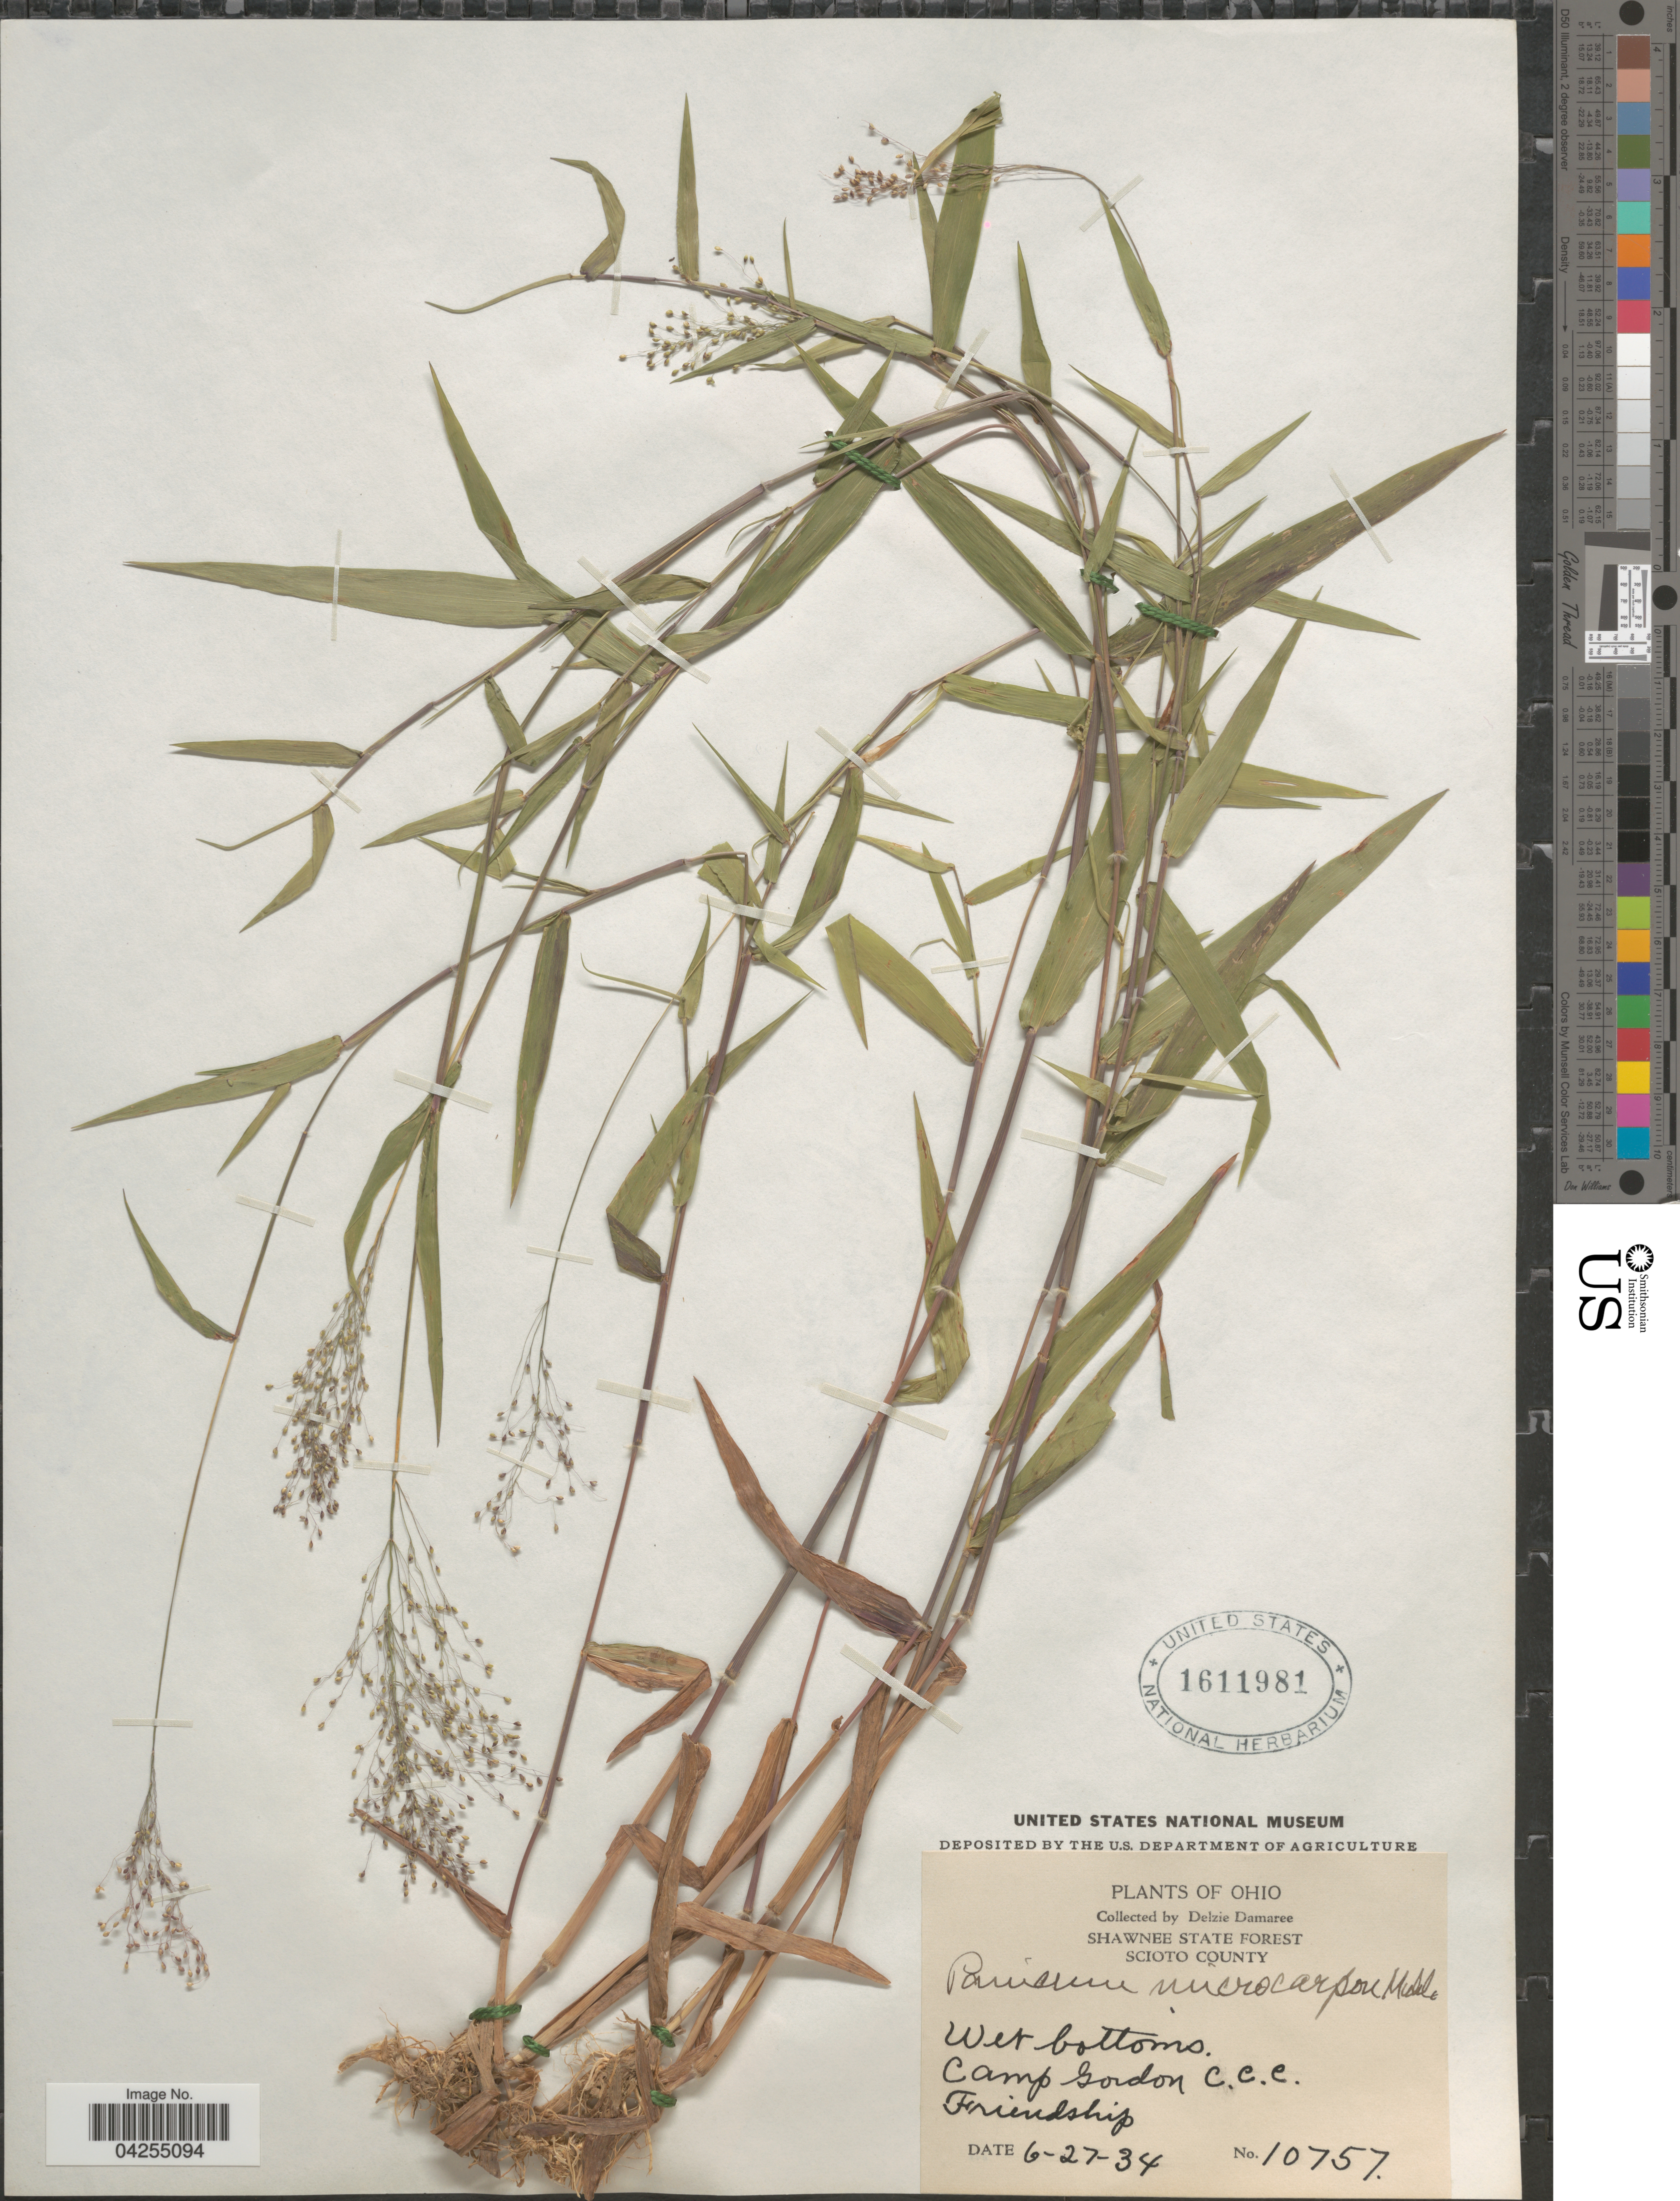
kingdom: Plantae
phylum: Tracheophyta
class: Liliopsida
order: Poales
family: Poaceae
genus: Dichanthelium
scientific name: Dichanthelium dichotomum var. dichotomum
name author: (L.) Gould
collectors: D. Damaree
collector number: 10757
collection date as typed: Transcribed d/m/y: 27/6/34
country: United States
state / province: Ohio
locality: Shawnee State Forest Scioto County. Wet bottoms. Camp Gordon C.C.C. Friendship.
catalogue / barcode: US 1611981